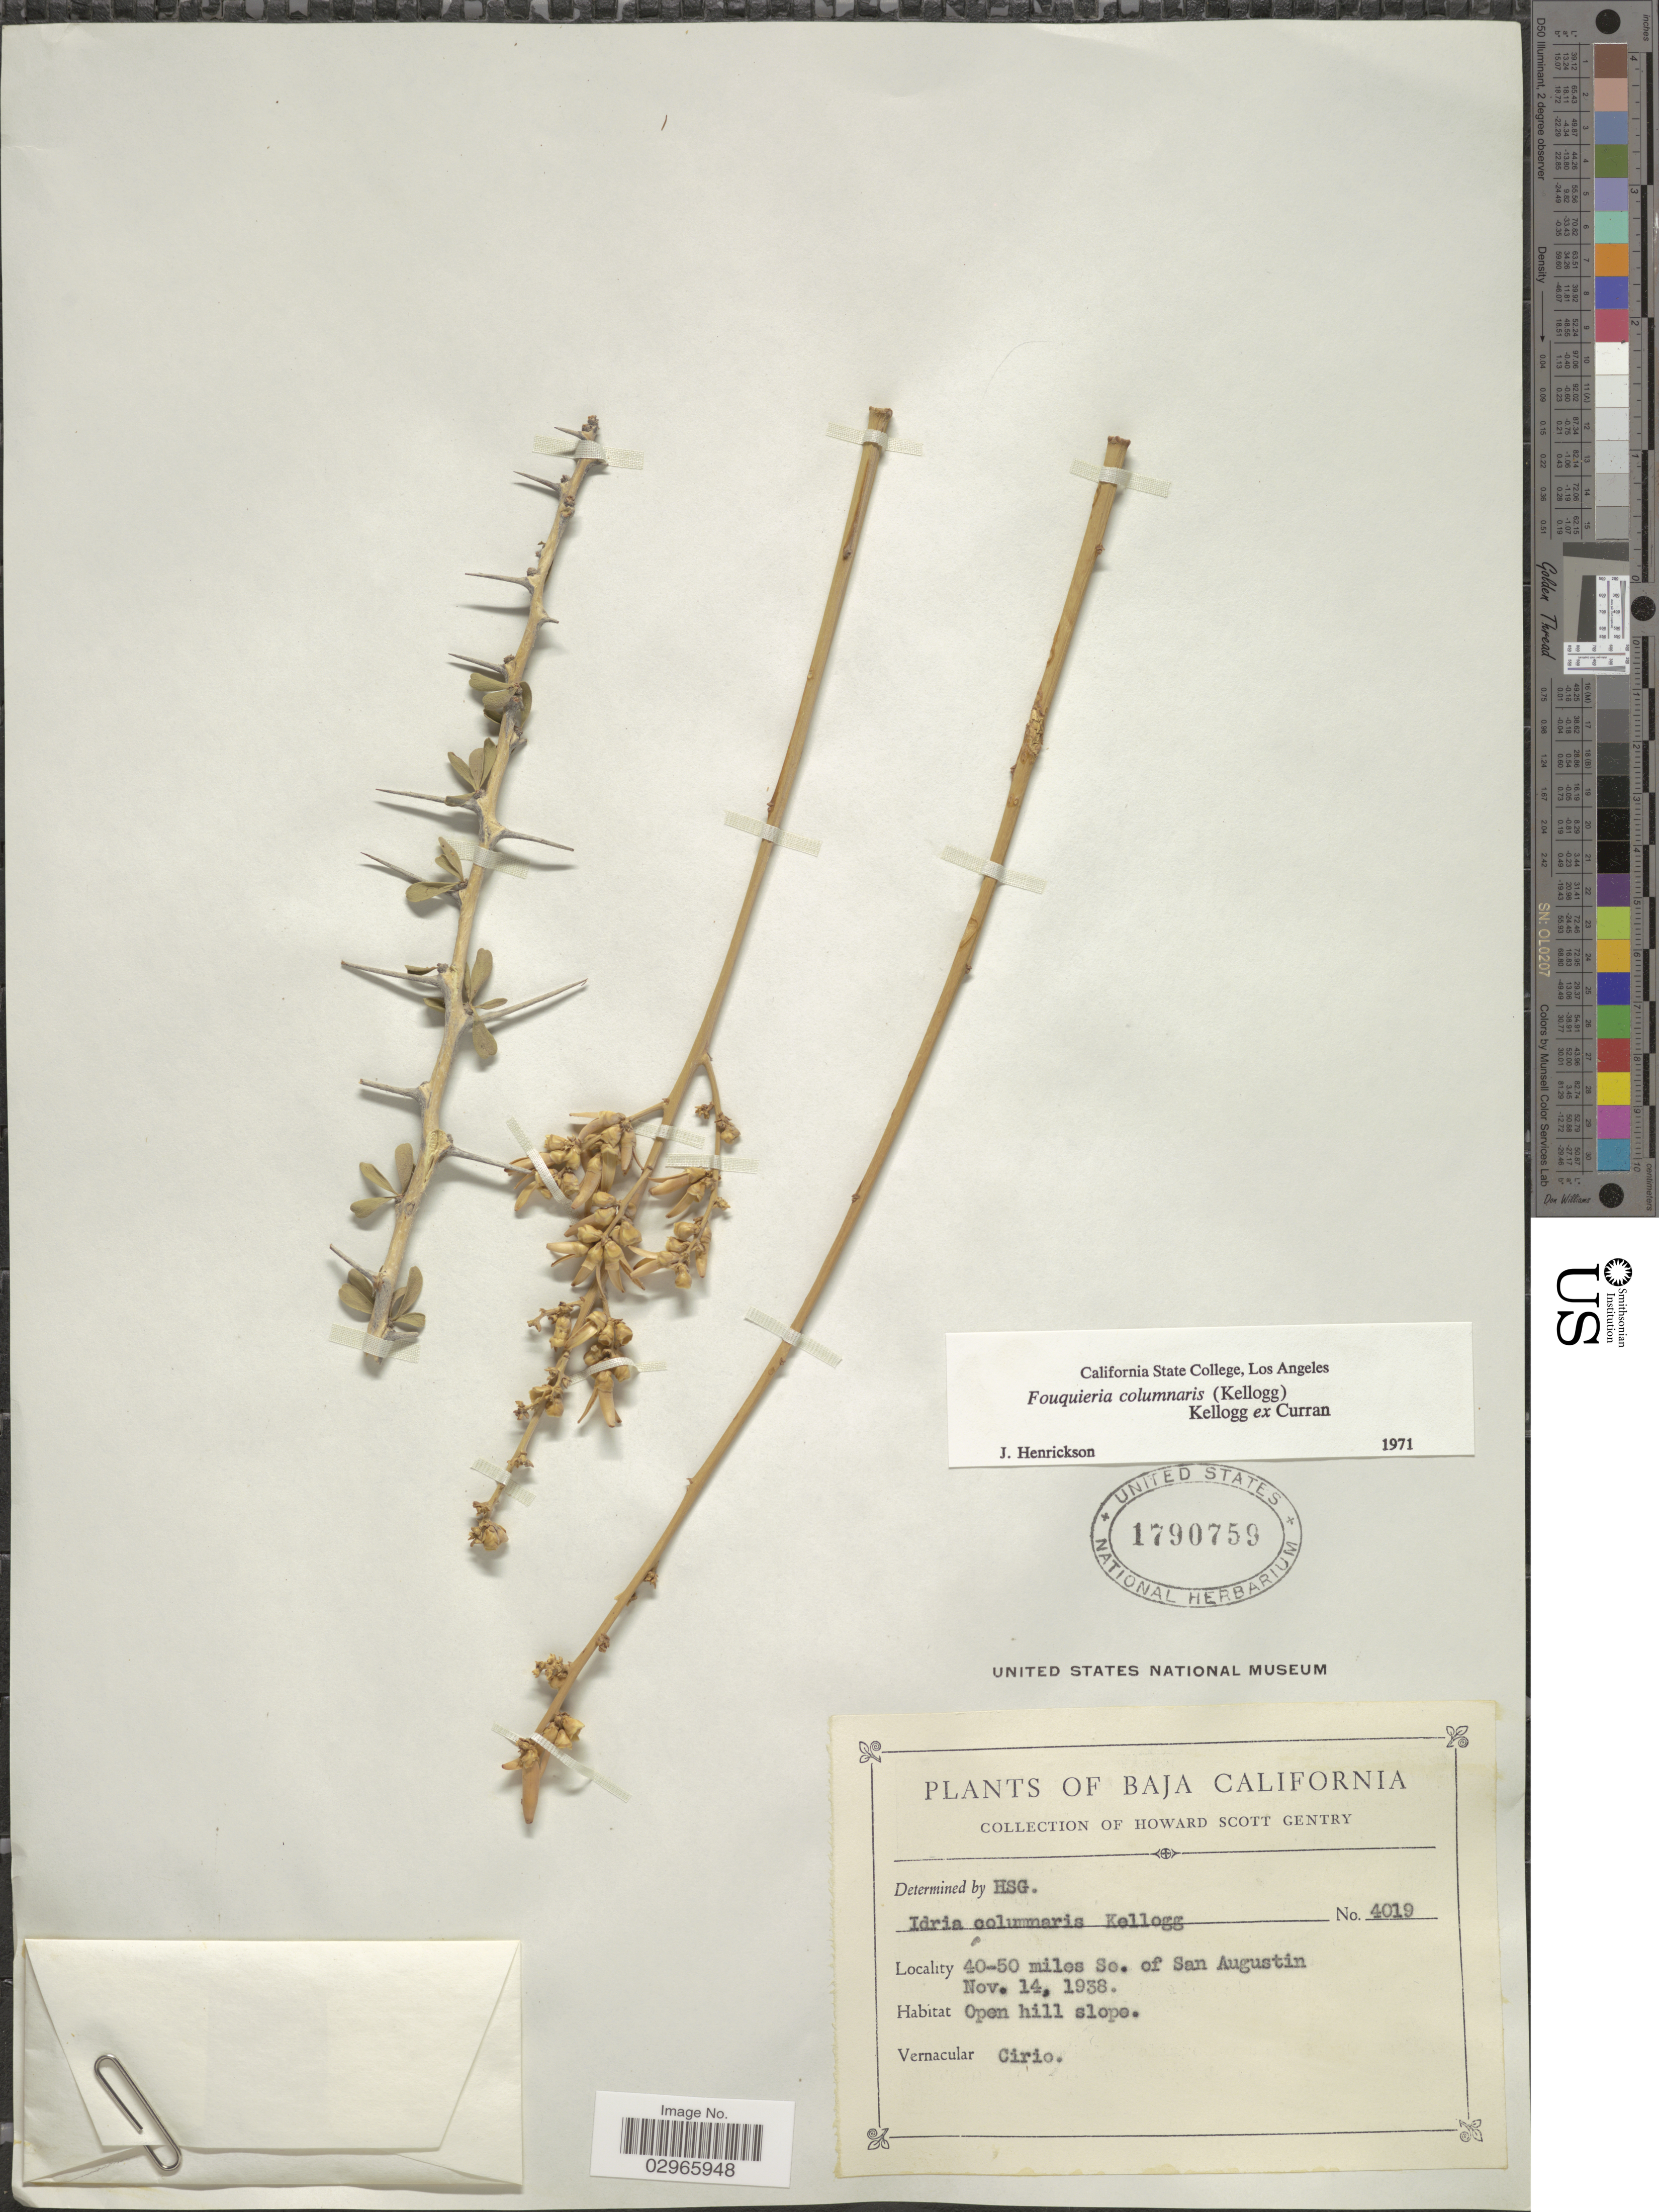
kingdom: Plantae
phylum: Tracheophyta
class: Magnoliopsida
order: Ericales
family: Fouquieriaceae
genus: Idria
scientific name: Idria columnaria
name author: Kellogg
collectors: H. S. Gentry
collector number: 4019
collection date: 1938-11-14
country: Mexico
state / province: Baja California Norte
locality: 40-50 miles Se. of San Augustin.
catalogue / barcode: US 1790759